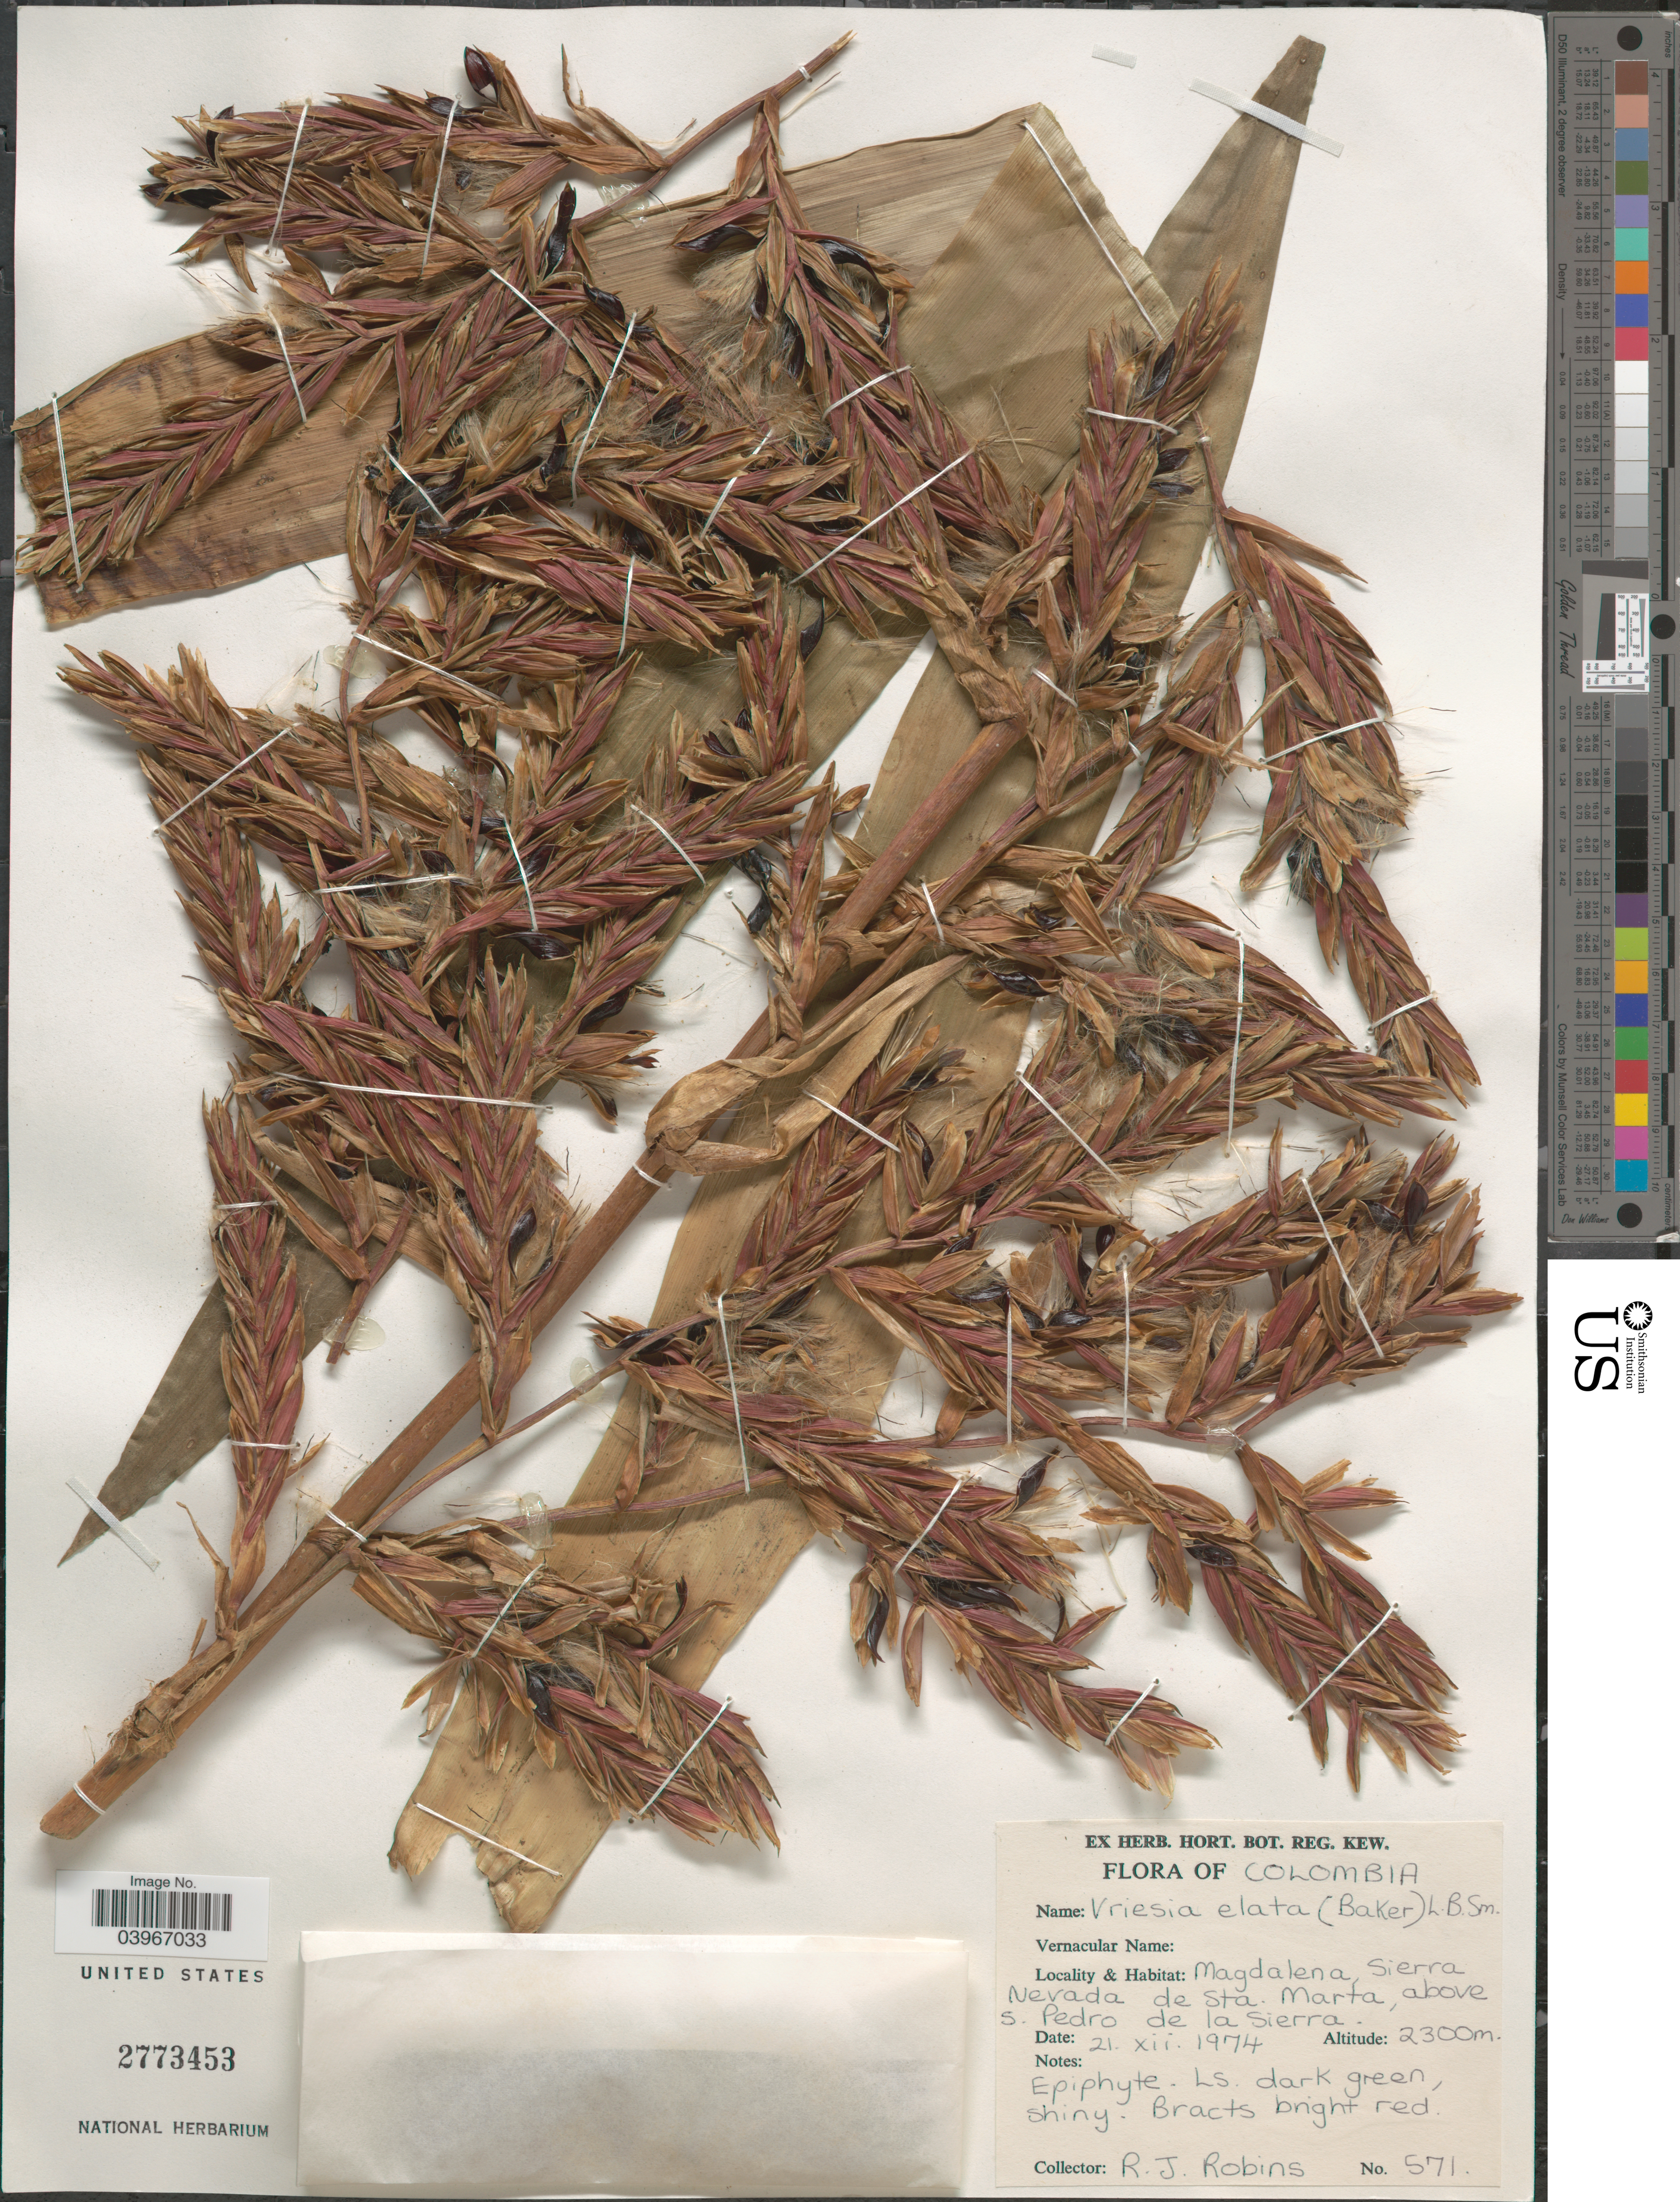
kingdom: Plantae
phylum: Tracheophyta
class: Liliopsida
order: Poales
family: Bromeliaceae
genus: Vriesea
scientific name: Vriesea elata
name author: (Baker) L.B. Sm.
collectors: R. Robins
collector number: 571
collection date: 1974-12-21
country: Colombia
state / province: Magdalena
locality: Sierra Nevada de Sta. Marta, above S. Pedro de la Sierra.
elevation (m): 2300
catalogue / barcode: US 2773453